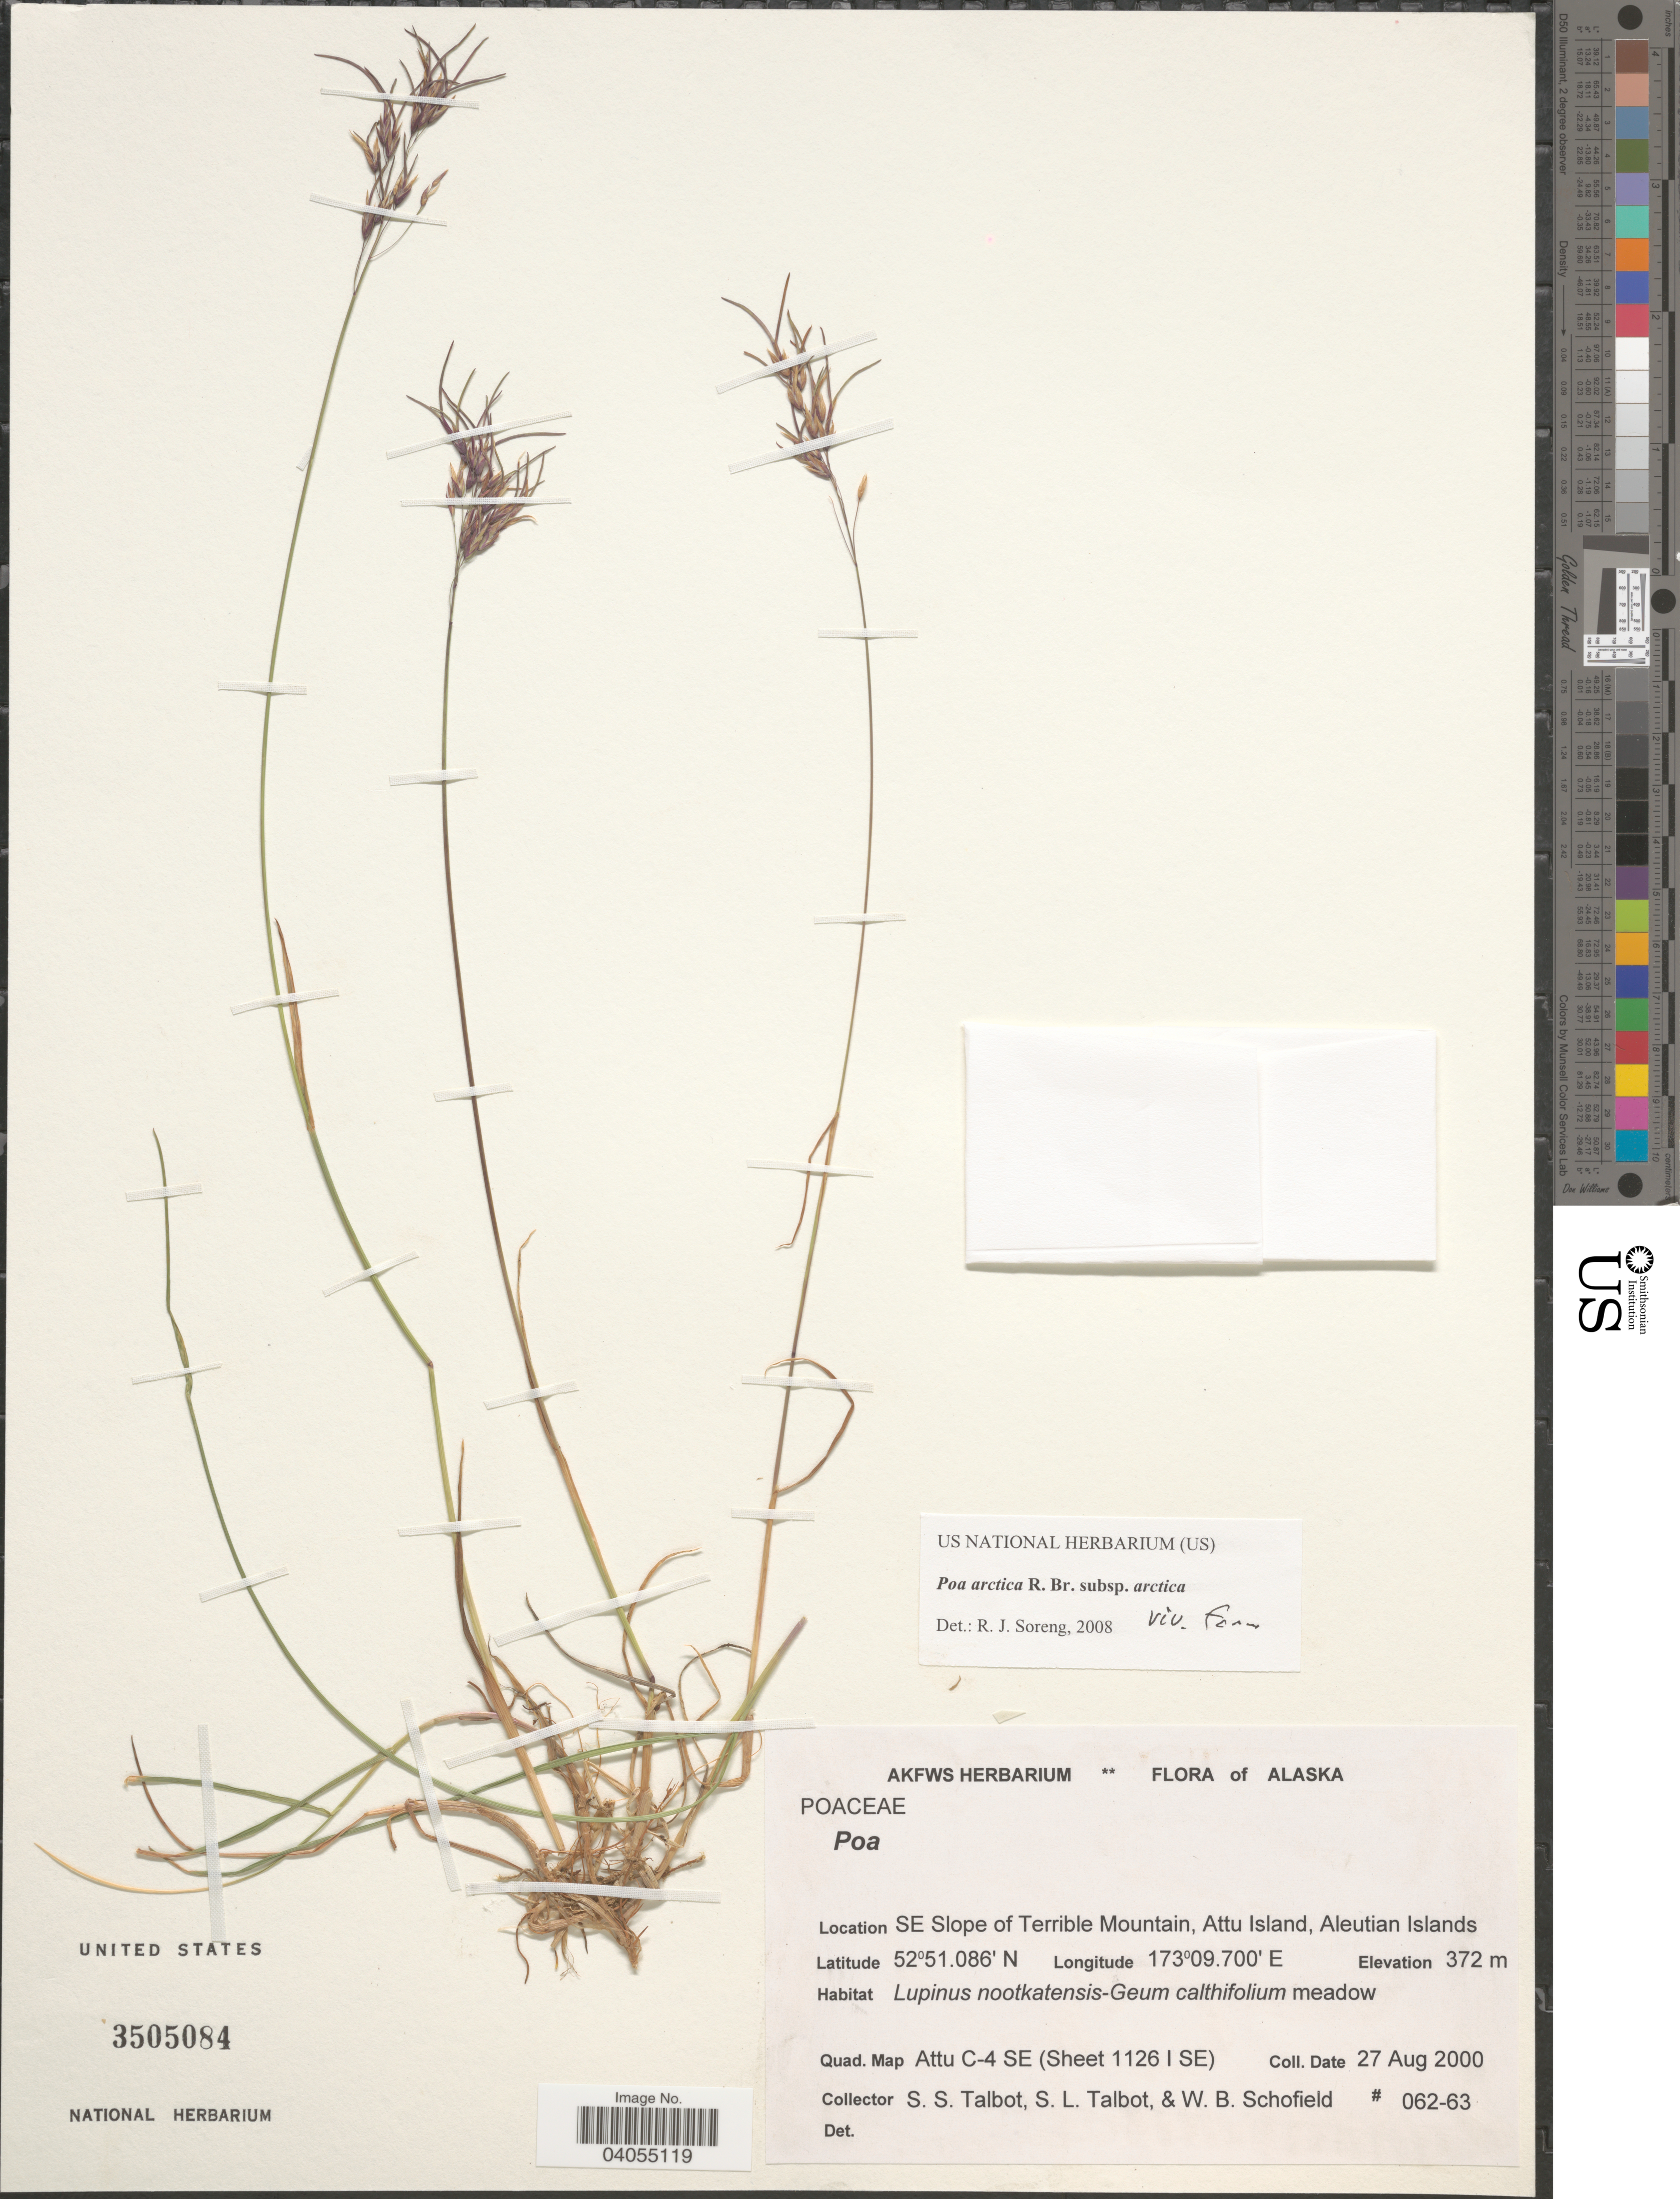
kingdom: Plantae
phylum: Tracheophyta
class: Liliopsida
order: Poales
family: Poaceae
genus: Poa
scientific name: Poa arctica subsp. arctica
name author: R. Br.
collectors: S. S. Talbot, S. Talbot & W. Schofield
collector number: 062-63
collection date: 2000-08-27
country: United States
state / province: Alaska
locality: SE Slope of Terrible Mountain, Attu Island, Aleutian Islands. Quad. Map Attu C-4 SE (Sheet 1126 I SE).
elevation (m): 372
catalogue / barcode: US 3505084